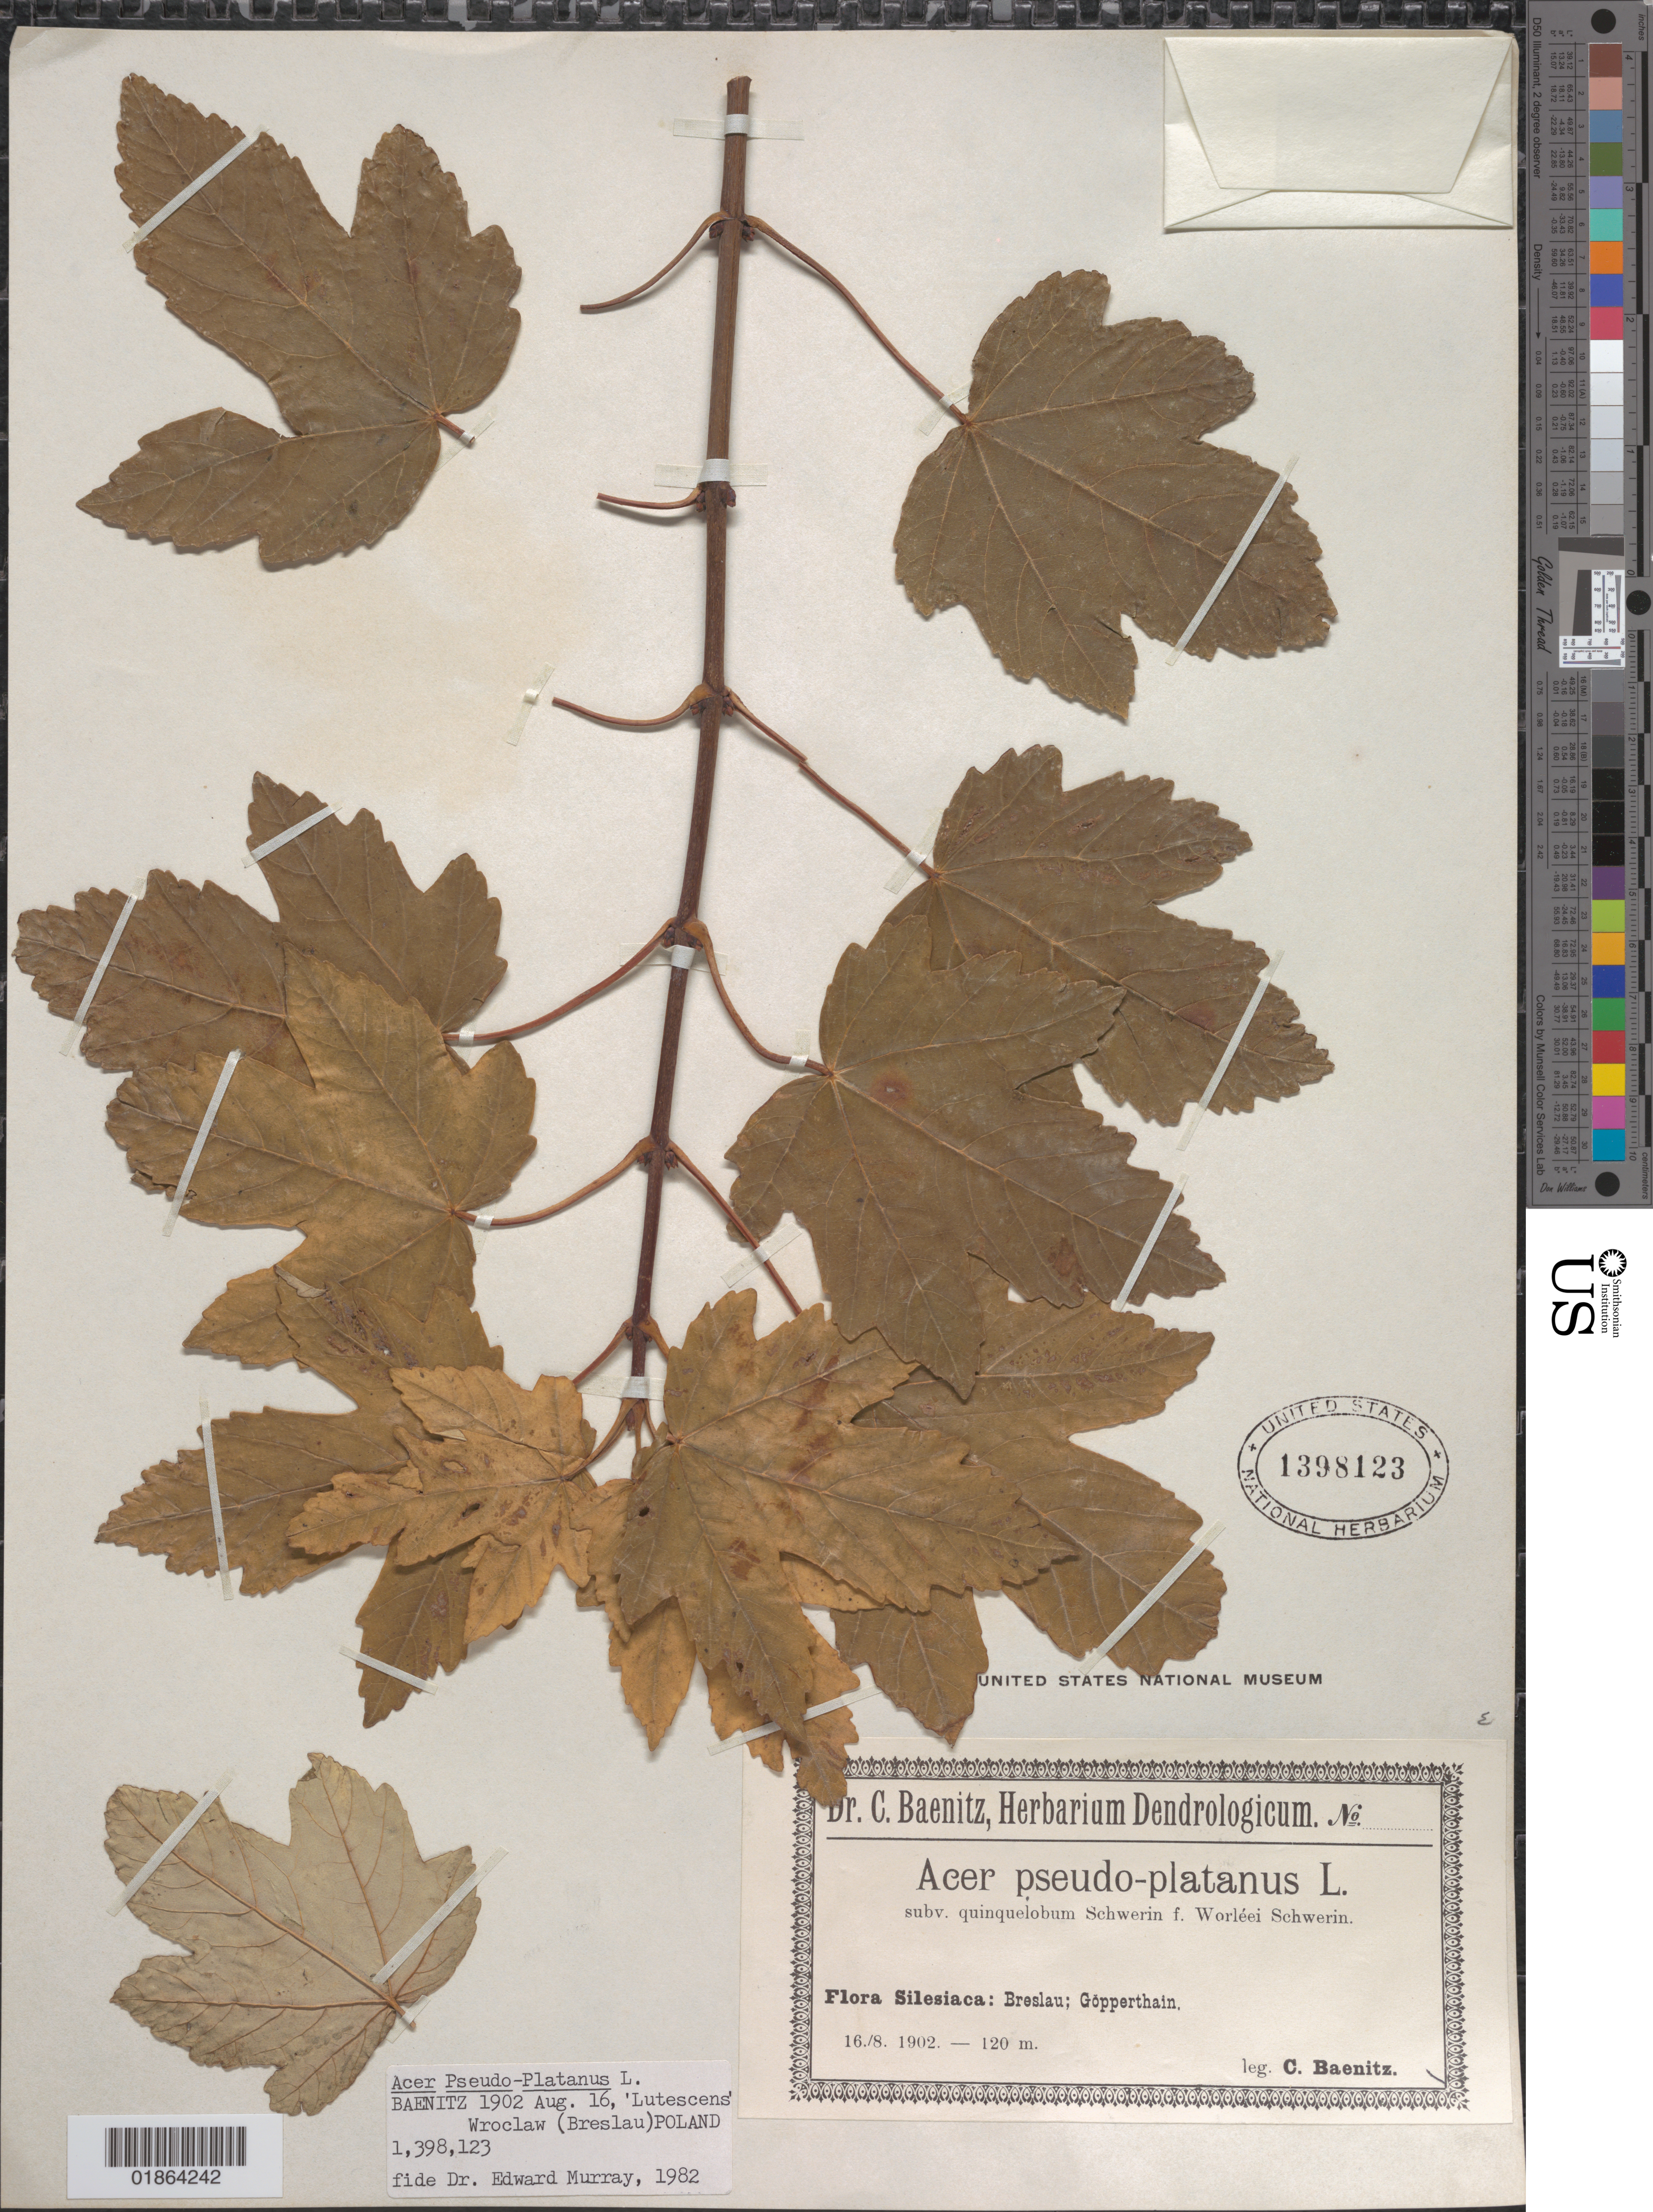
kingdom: Plantae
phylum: Tracheophyta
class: Magnoliopsida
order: Sapindales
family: Sapindaceae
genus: Acer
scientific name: Acer pseudoplatanus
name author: L.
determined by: Murray, Edward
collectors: C. G. Baenitz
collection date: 1902-08-16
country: Poland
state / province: Dolnoslaskie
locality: Silesiaca: Breslau [Wrocław]; Gopperthain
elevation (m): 120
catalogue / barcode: US 1398123